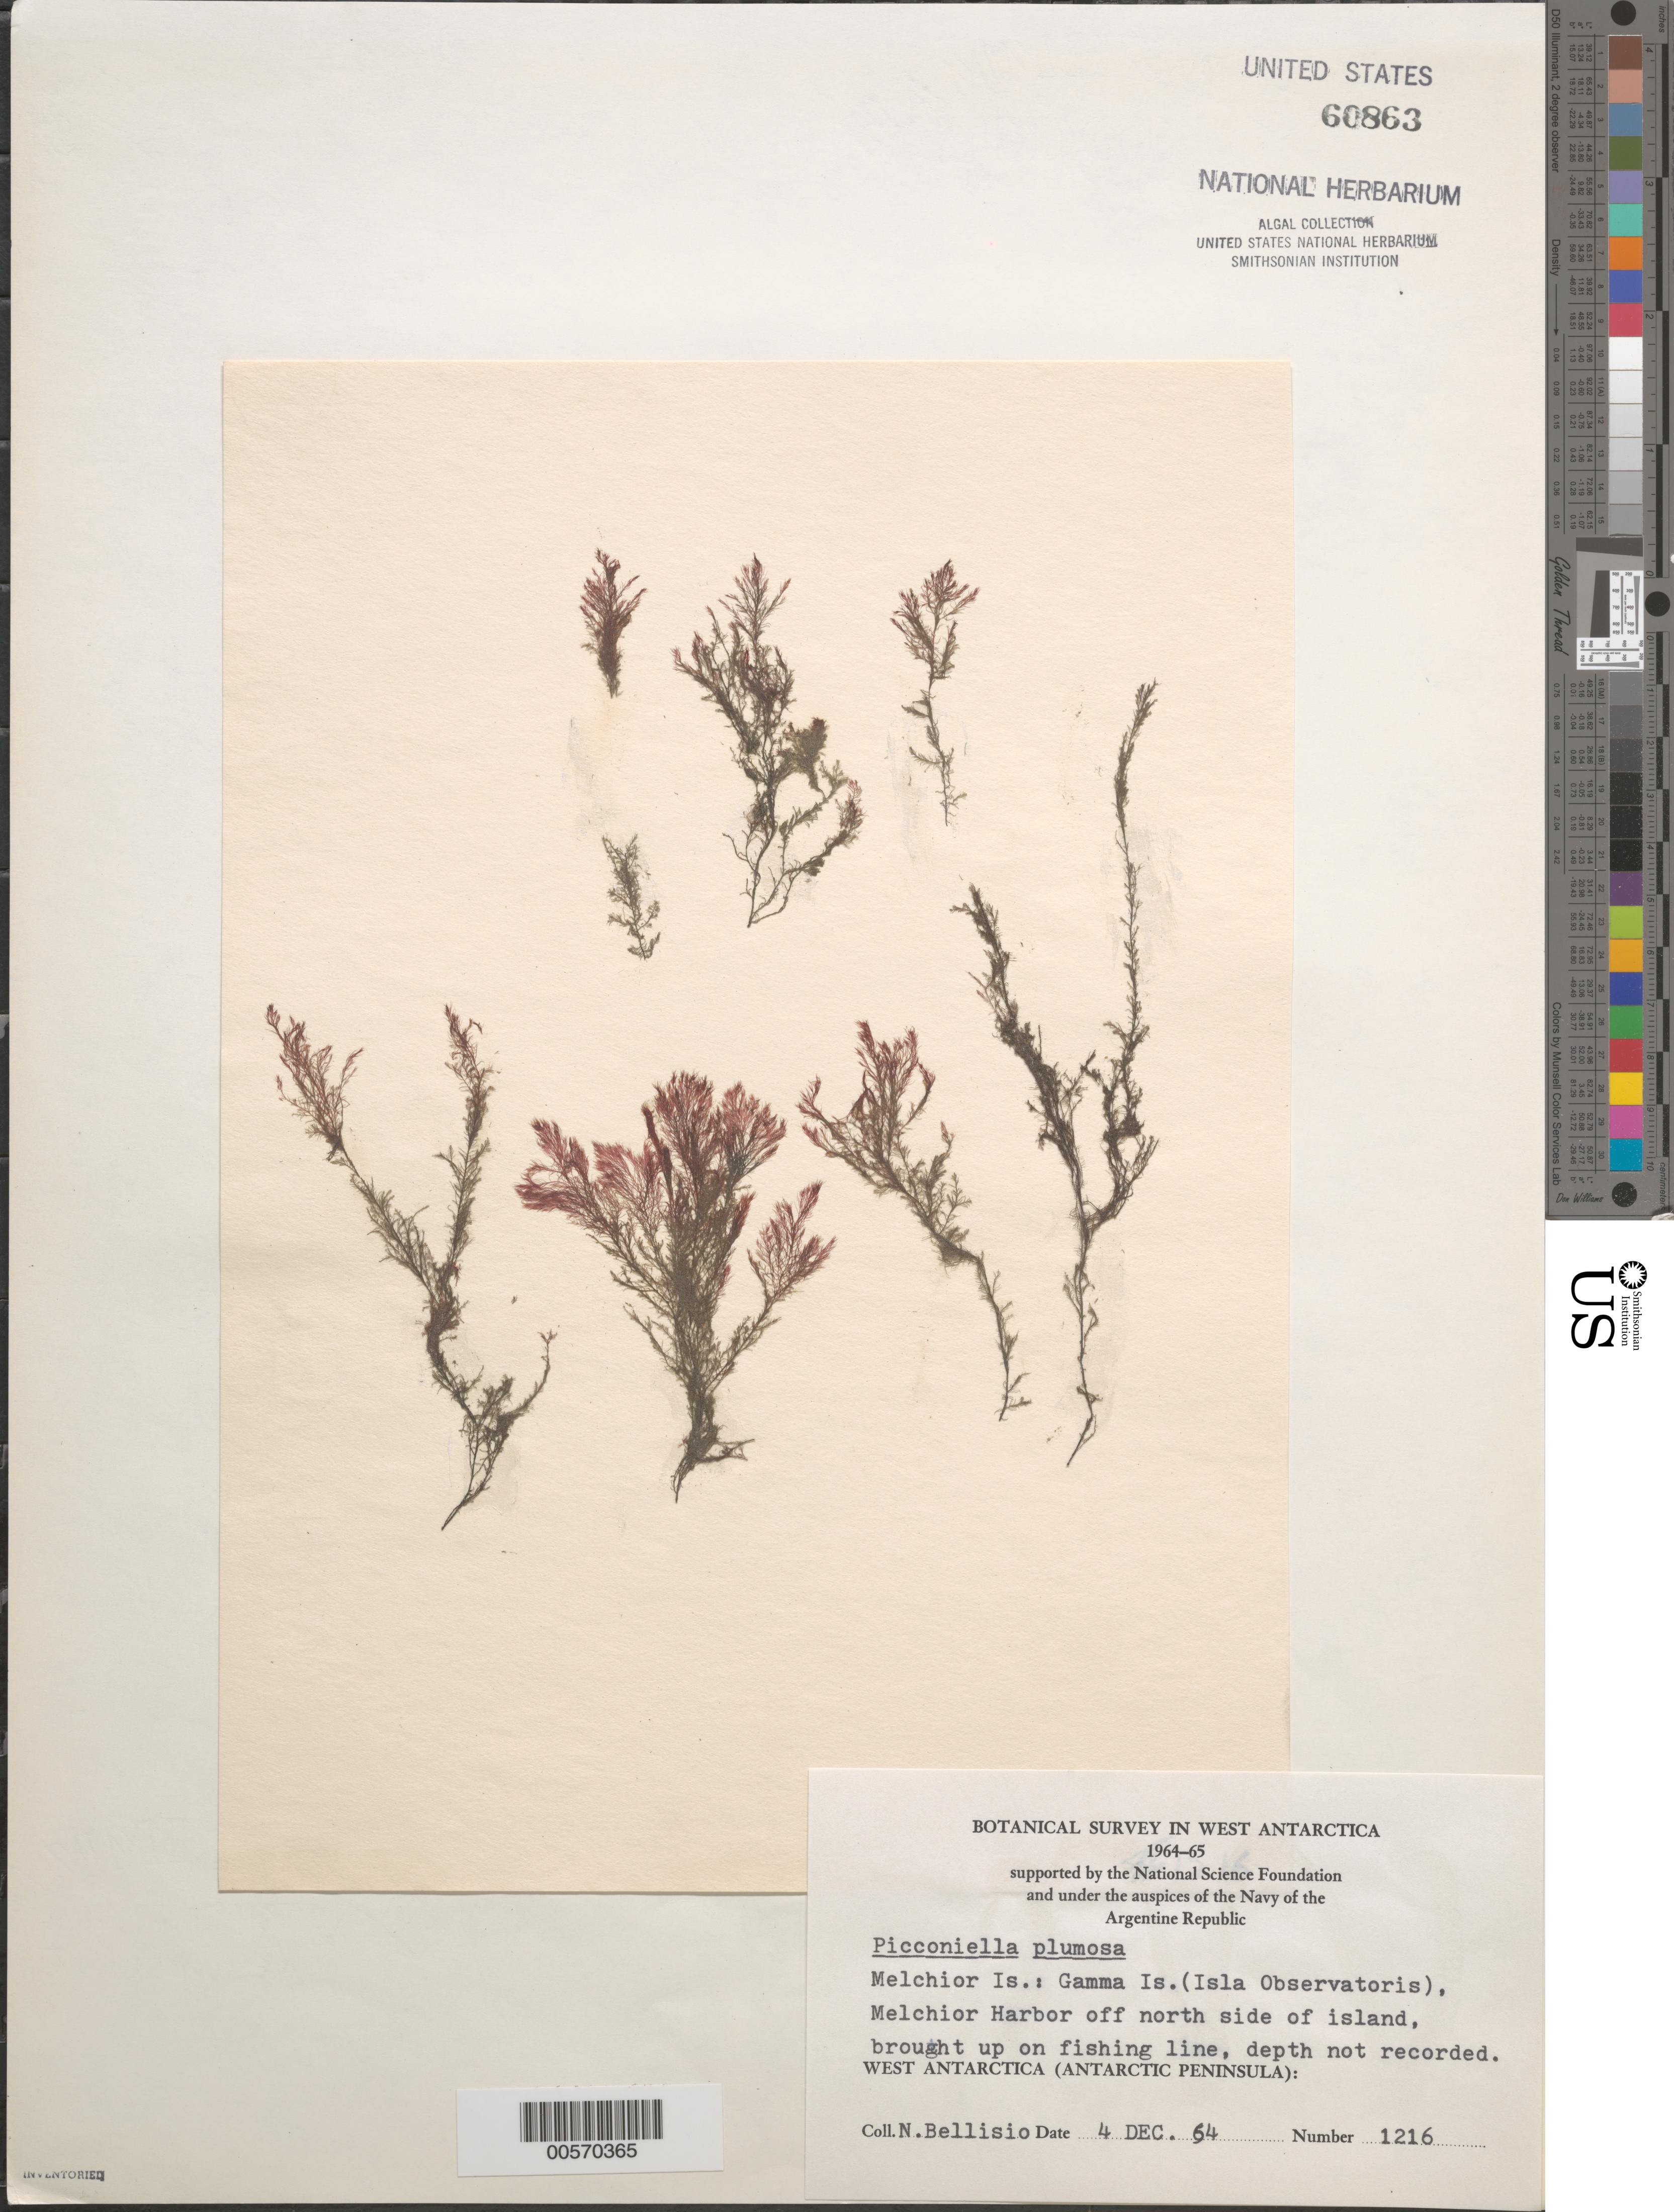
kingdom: Plantae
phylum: Rhodophyta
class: Florideophyceae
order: Ceramiales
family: Rhodomelaceae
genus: Picconiella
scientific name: Picconiella plumosa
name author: (Kylin) De Toni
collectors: N. Bellisio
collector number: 1216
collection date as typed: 04 Dec 1964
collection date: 1964-12-04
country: Antarctica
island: Gamma Island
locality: Melchior Harbor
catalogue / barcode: US 60863